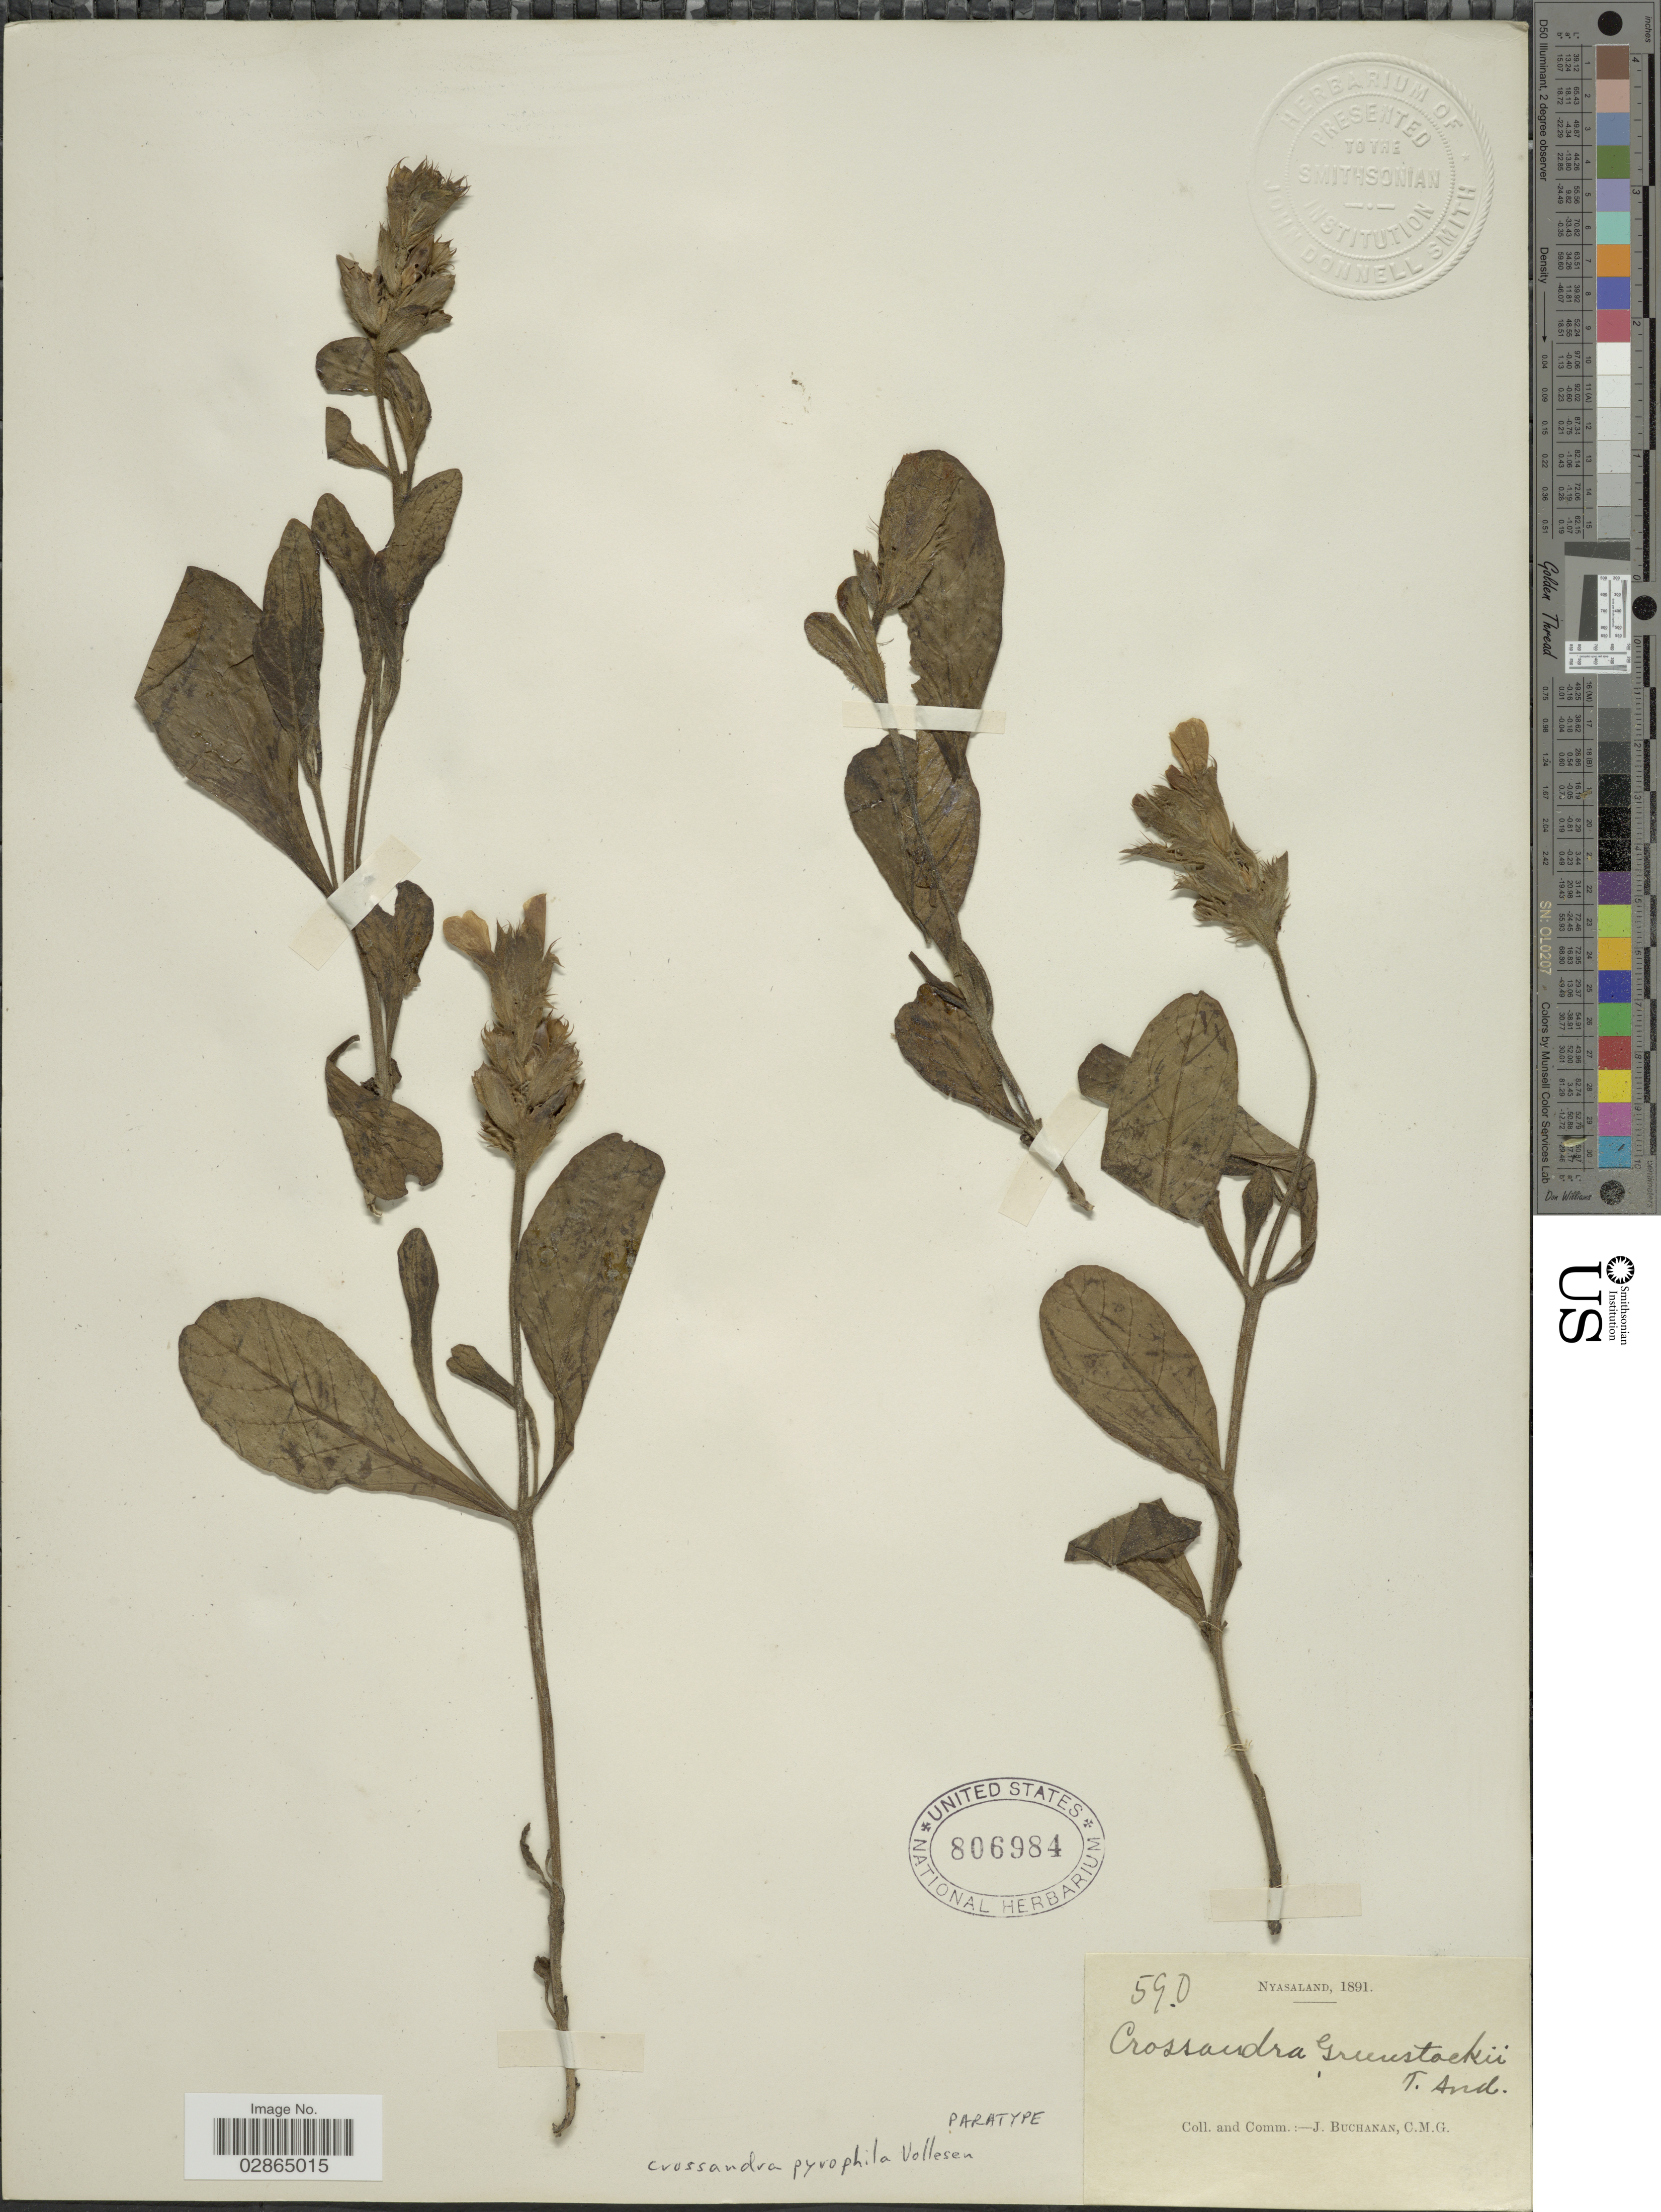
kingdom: Plantae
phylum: Tracheophyta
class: Magnoliopsida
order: Lamiales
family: Acanthaceae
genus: Crossandra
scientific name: Crossandra pyrophila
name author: Vollesen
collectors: J. Buchanan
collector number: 590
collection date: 1891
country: Malawi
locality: Nyasaland.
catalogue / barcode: US 806984